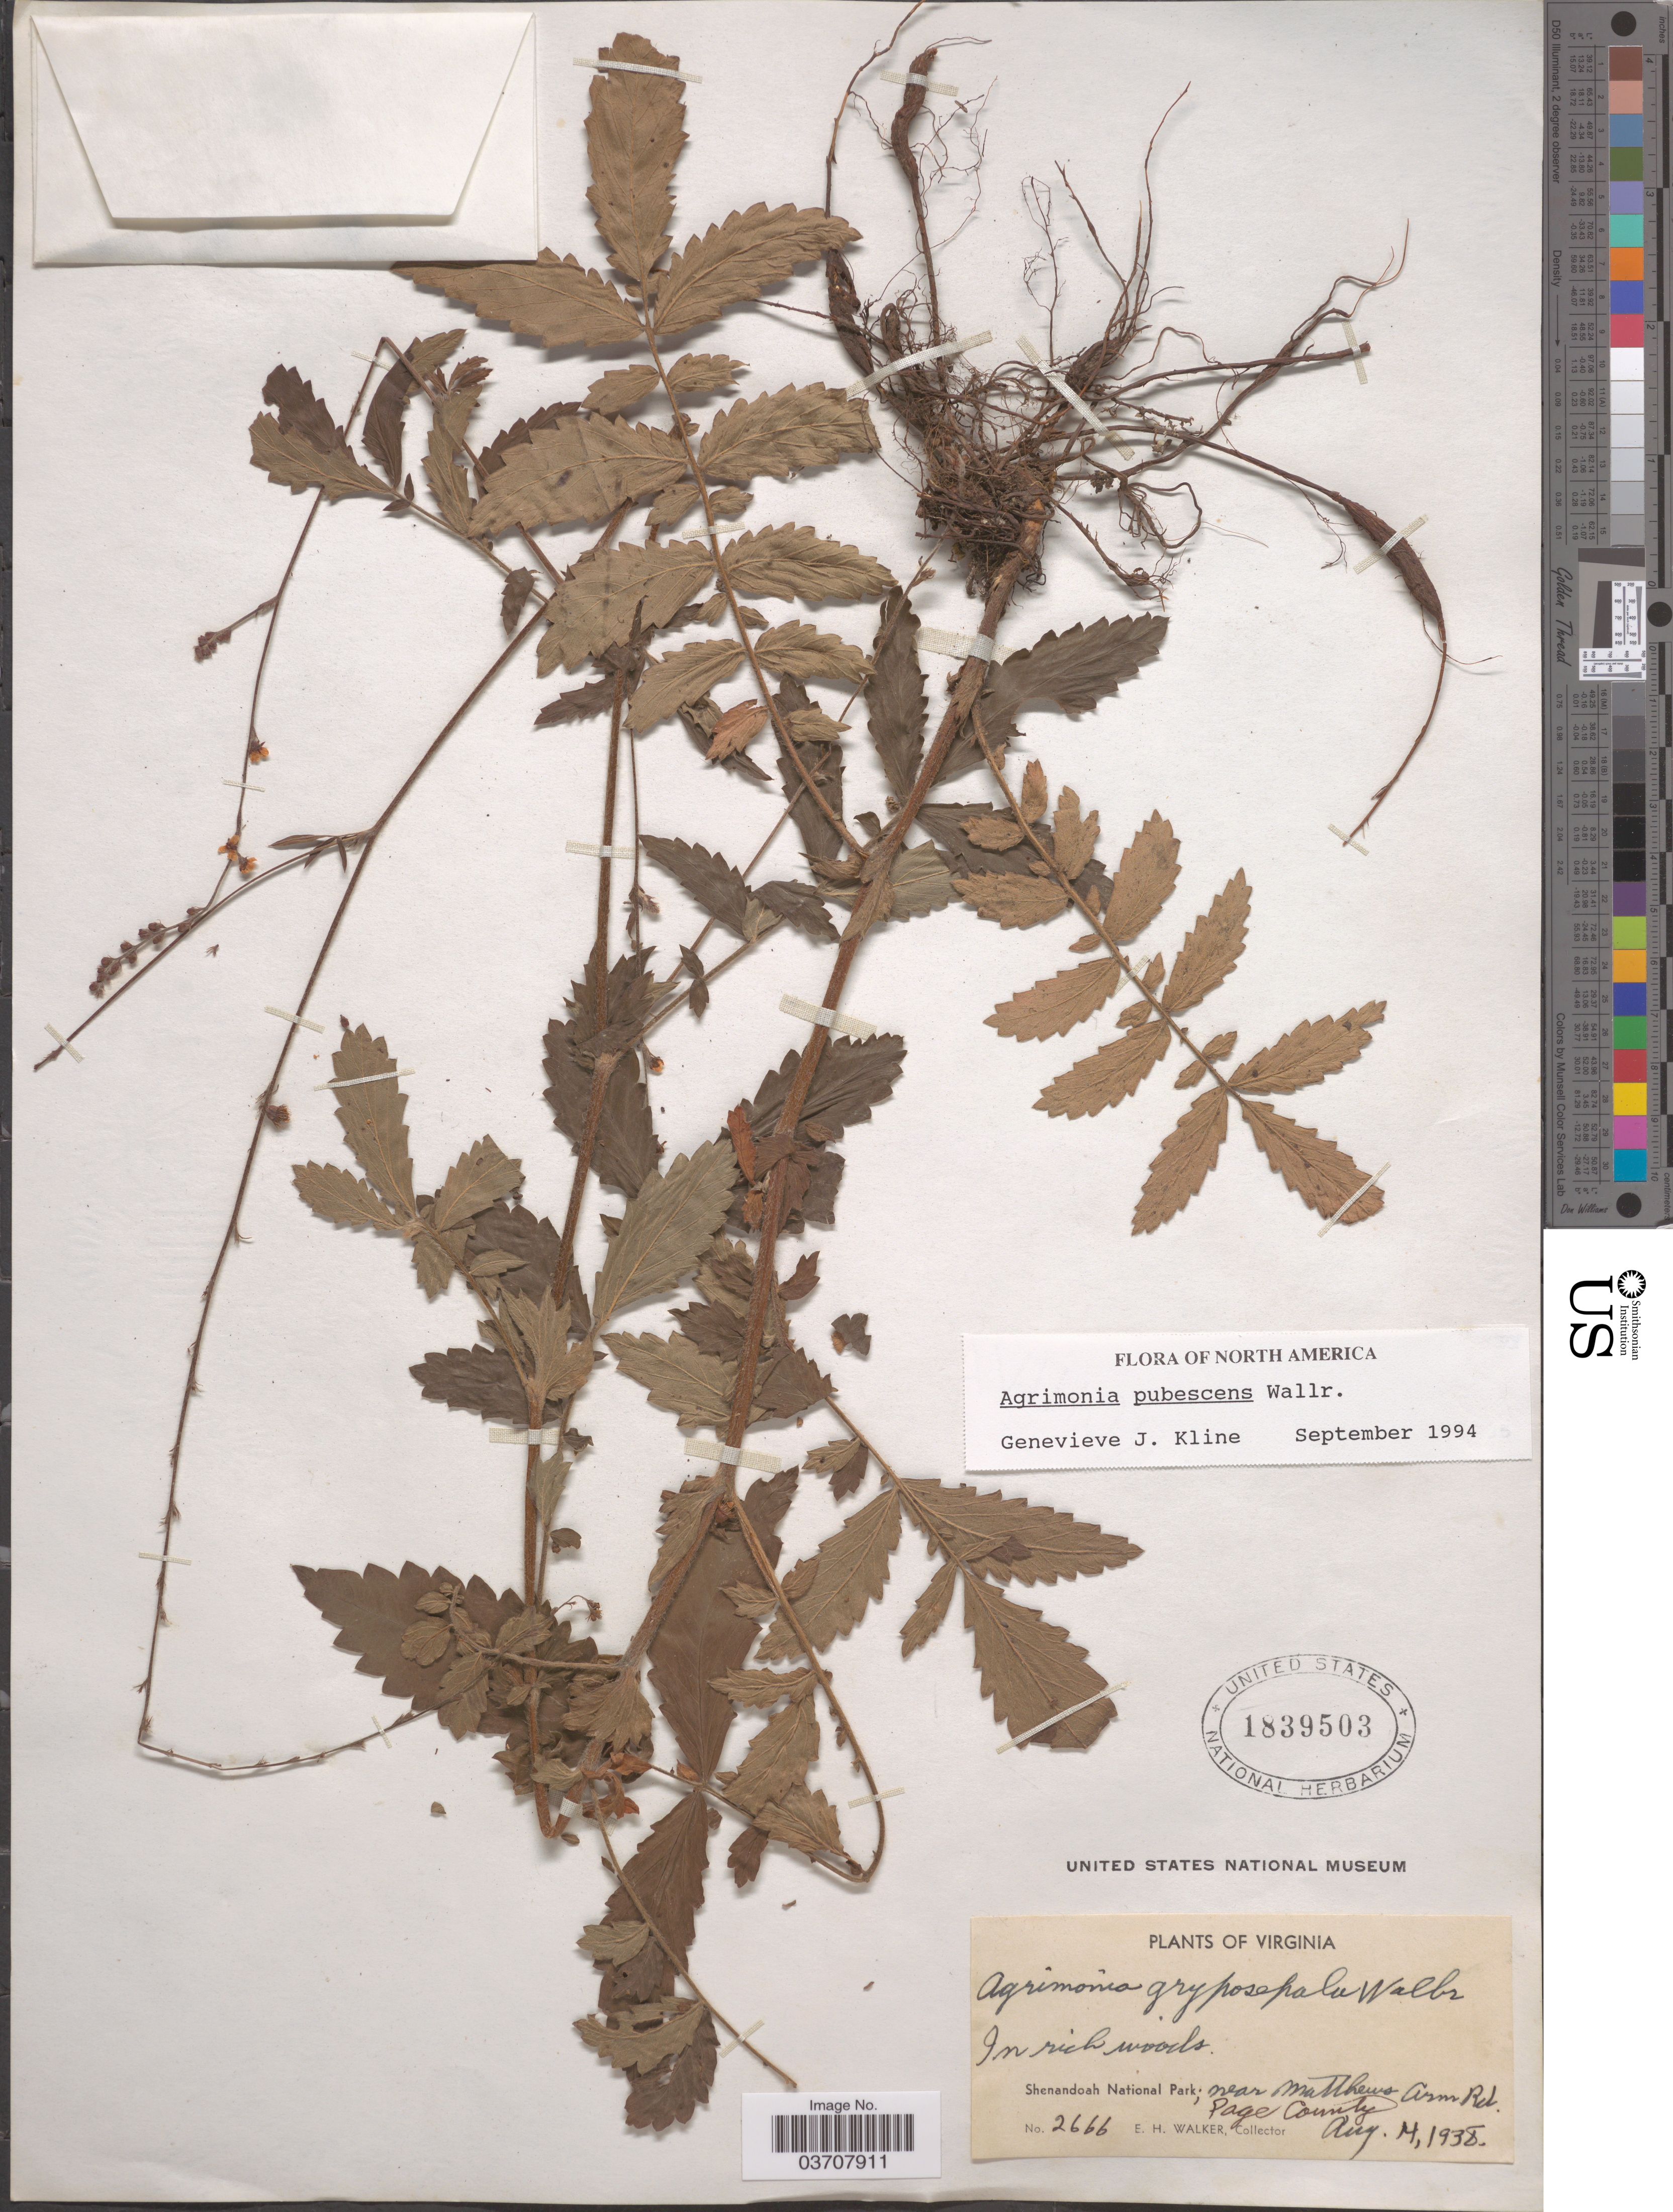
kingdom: Plantae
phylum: Tracheophyta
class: Magnoliopsida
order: Rosales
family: Rosaceae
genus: Agrimonia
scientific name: Agrimonia pubescens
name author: Wallr.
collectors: E. H. Walker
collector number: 2666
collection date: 1938-08-14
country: United States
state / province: Virginia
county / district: Page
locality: Shenandoah National Park; near Matthews Arm Rd. Page County.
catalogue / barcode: US 1839503